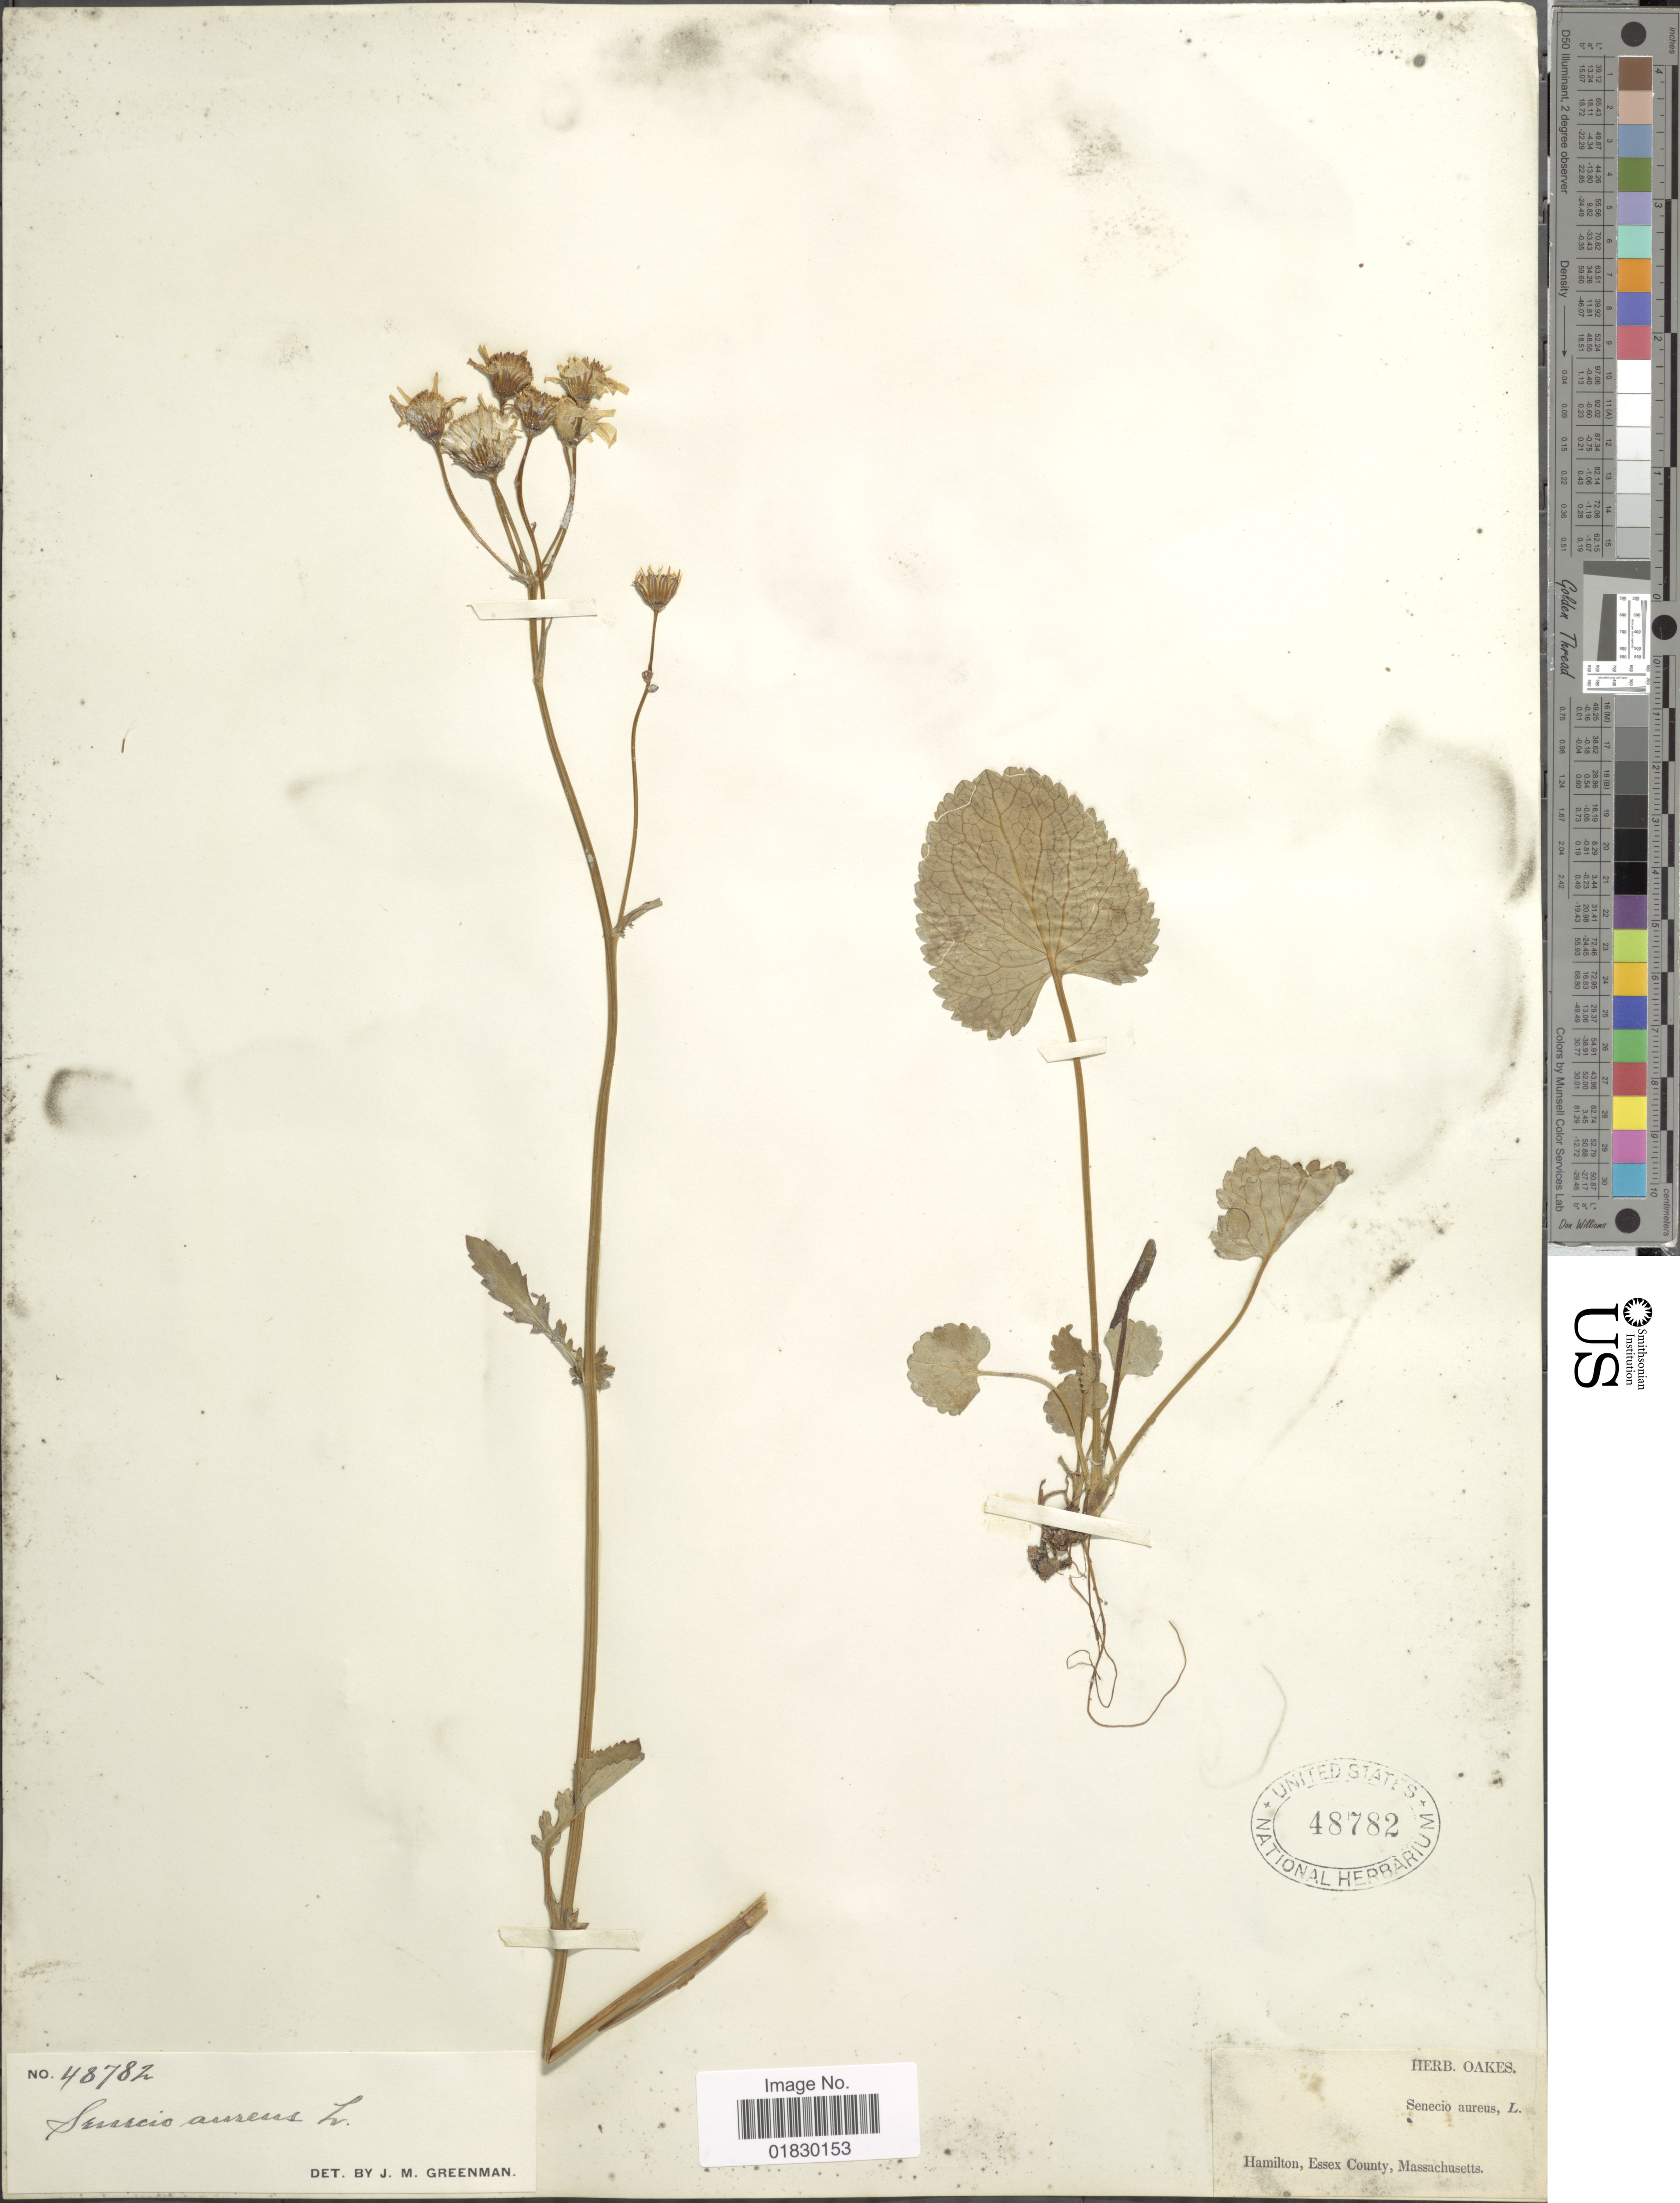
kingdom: Plantae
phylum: Tracheophyta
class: Magnoliopsida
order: Asterales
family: Asteraceae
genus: Packera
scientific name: Packera aurea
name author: (L.) Á. Löve & D. Löve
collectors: ex herb. Oakes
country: United States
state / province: Massachusetts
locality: Hamilton, Essex County, Massachusetts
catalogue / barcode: US 48782